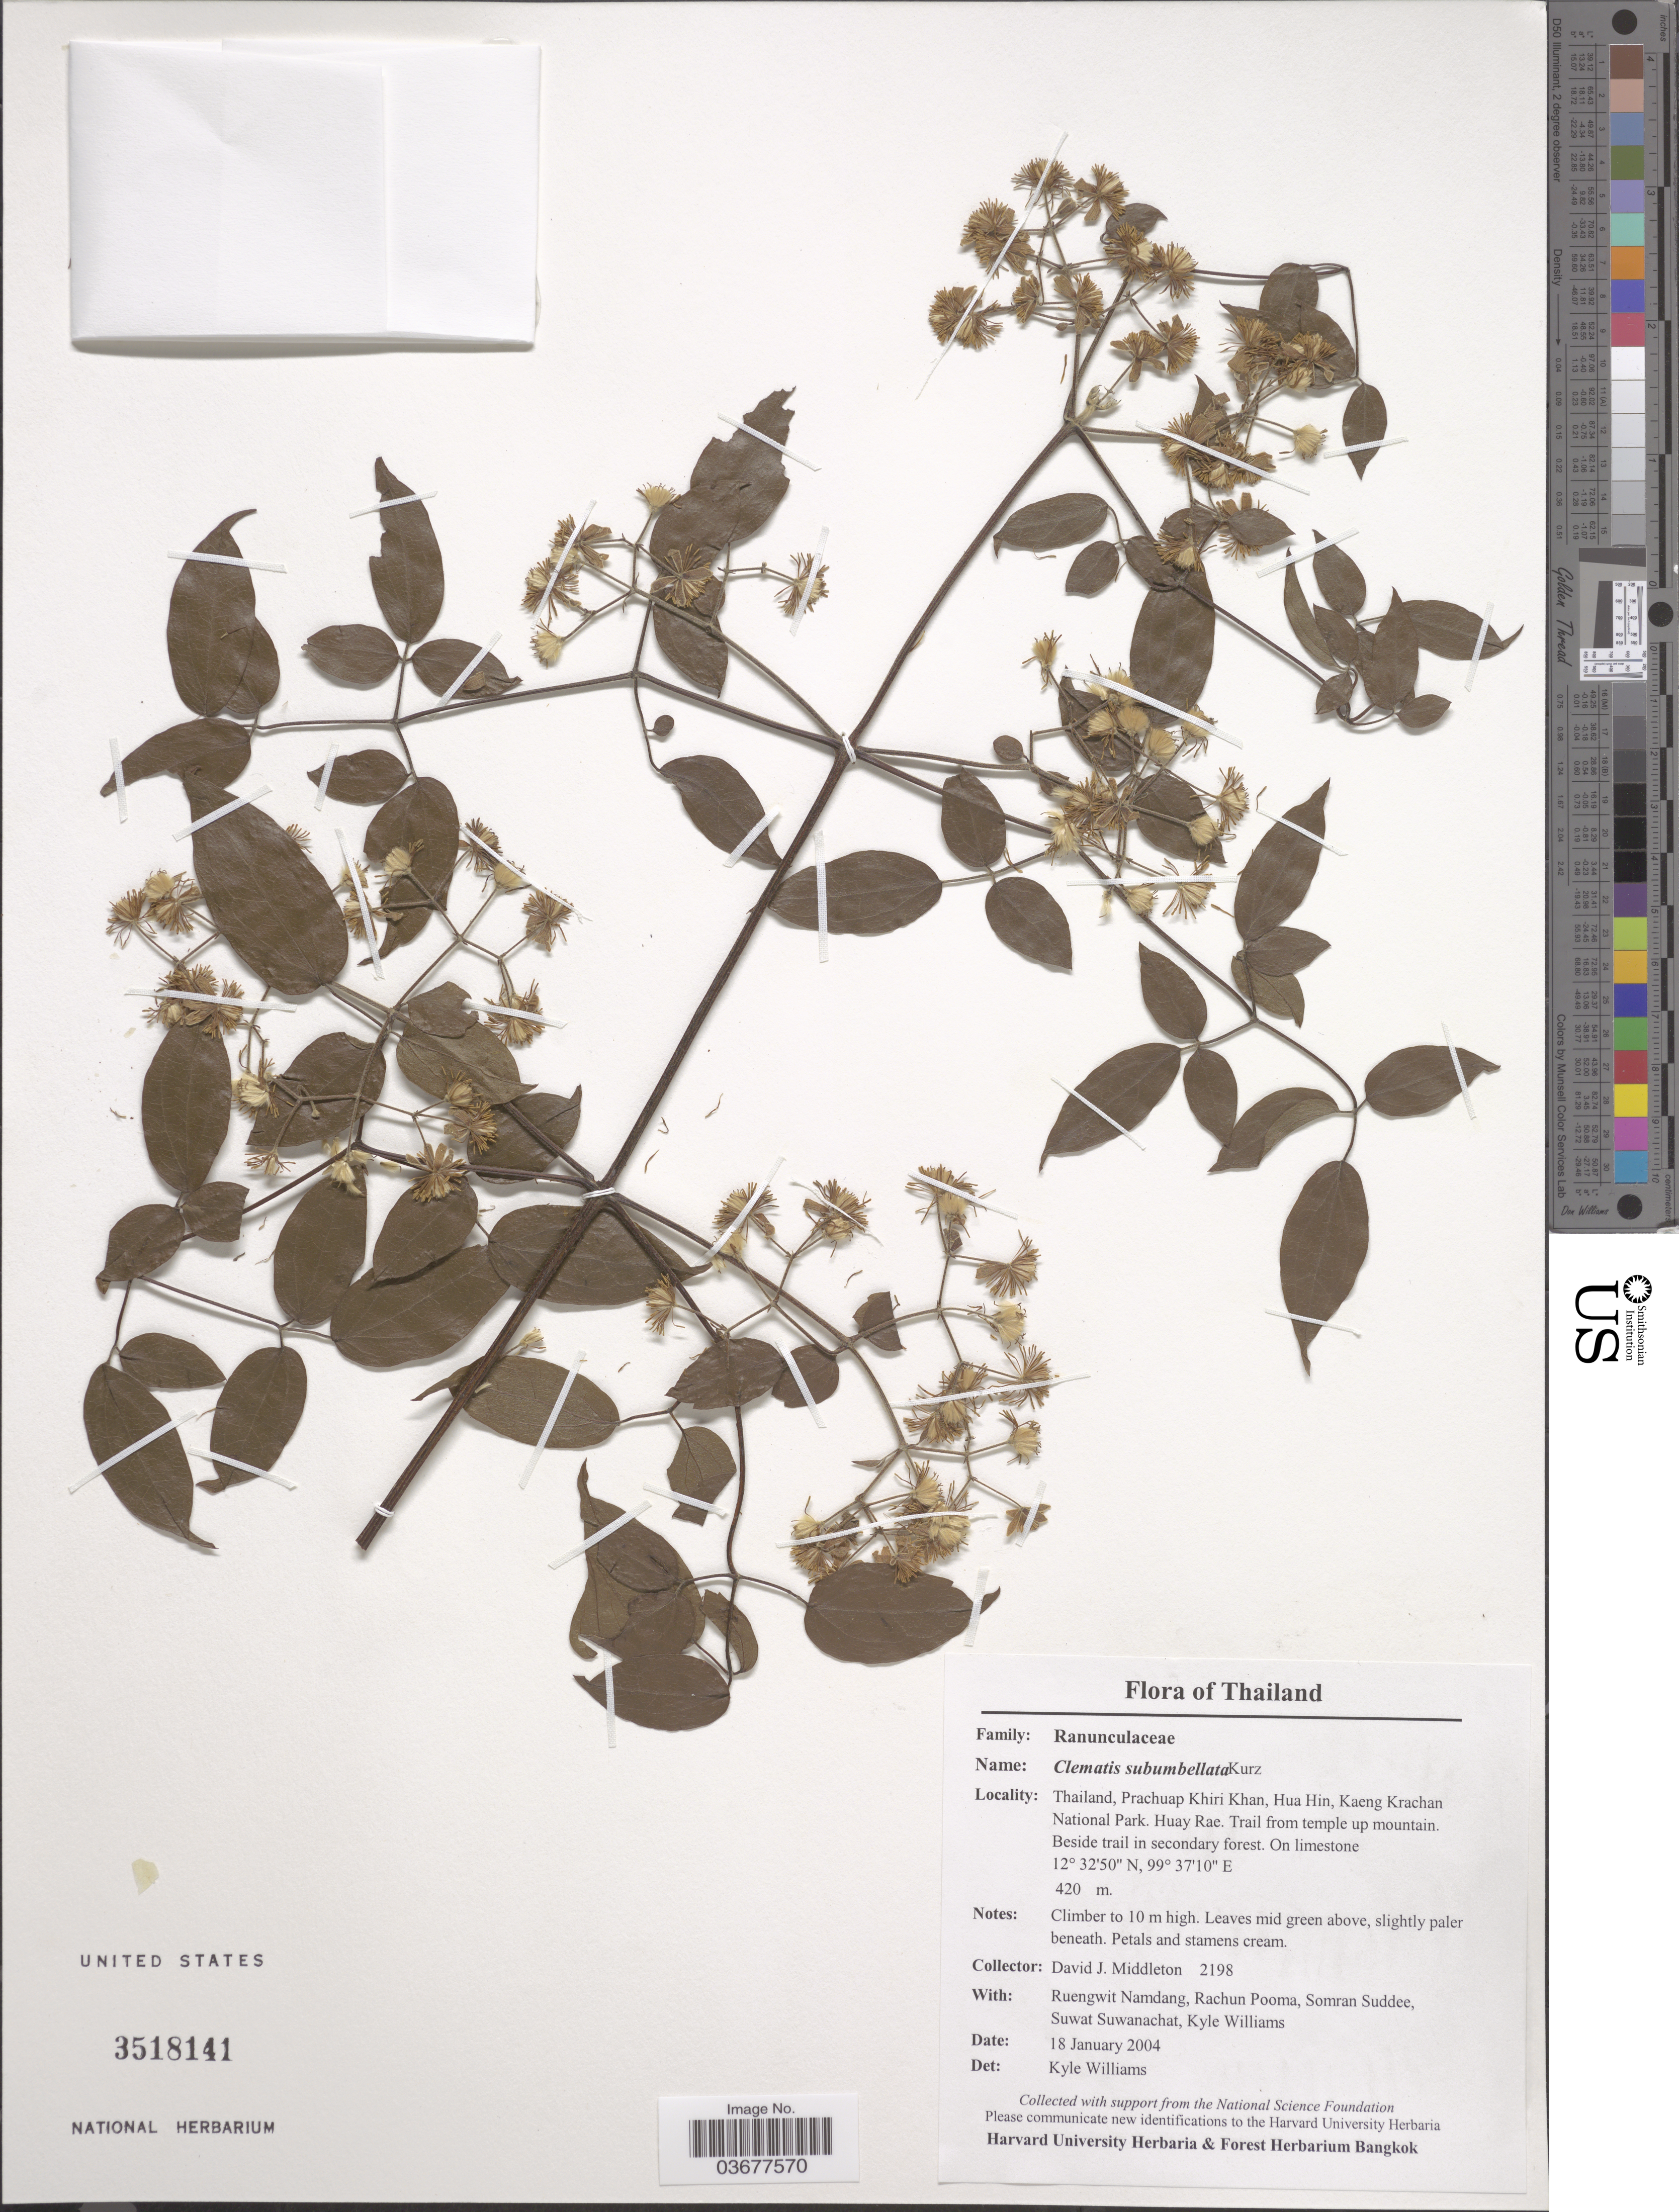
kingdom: Plantae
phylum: Tracheophyta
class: Magnoliopsida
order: Ranunculales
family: Ranunculaceae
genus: Clematis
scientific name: Clematis subumbellata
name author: Kurz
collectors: D. J. Middleton, R. Namdang, R. Pooma, S. Suddee & et al.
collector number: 2198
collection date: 2004-01-18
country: Thailand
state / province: Prachuap Khiri Khan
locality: Hua Hin, Kaeng Krachan National Park. Huay Rae. Trail from temple up mountain.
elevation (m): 420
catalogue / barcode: US 3518141